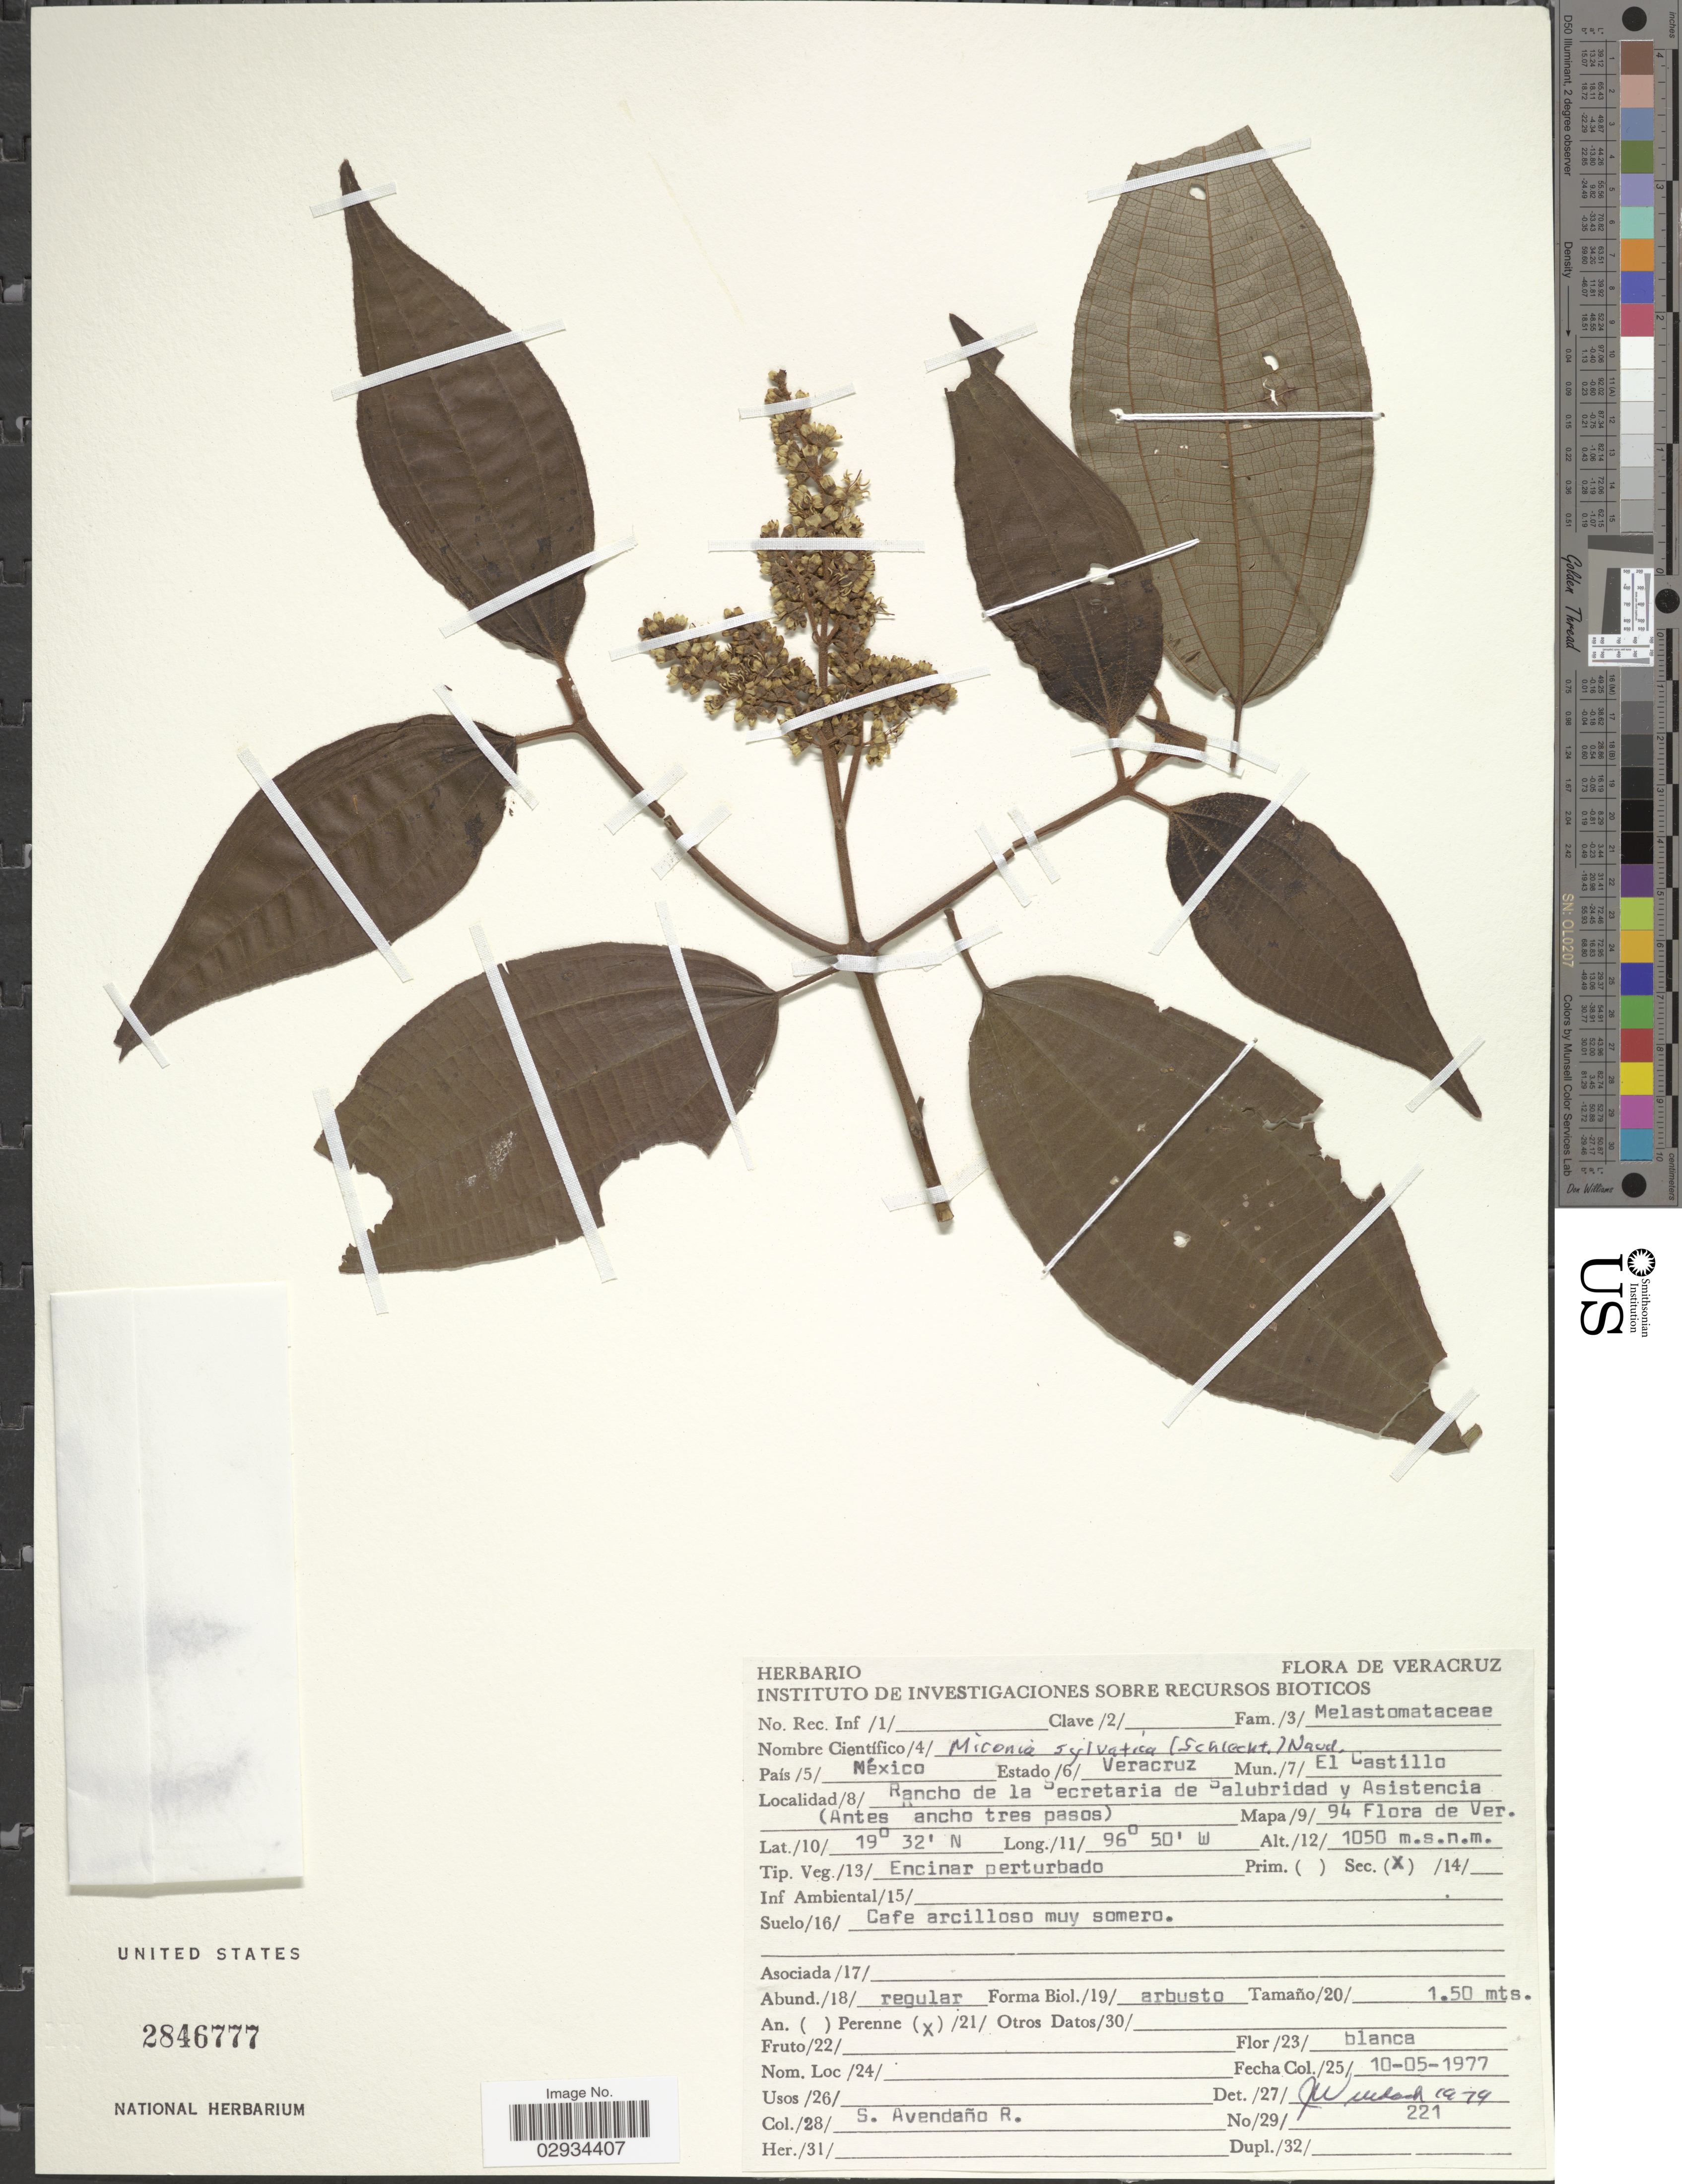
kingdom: Plantae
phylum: Tracheophyta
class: Magnoliopsida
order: Myrtales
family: Melastomataceae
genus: Miconia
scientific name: Miconia sylvatica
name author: (Schltdl.) Naudin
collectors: S. Avendano R.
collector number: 221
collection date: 1977-05-10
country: Mexico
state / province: Veracruz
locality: Estado Veracruz. Mun. El Castillo. Rancho de la Secretaria de Salubridad y Asistencia (Antes ancho tres pasos). Mapa 94 Flora de Ver.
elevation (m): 1050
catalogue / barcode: US 2846777